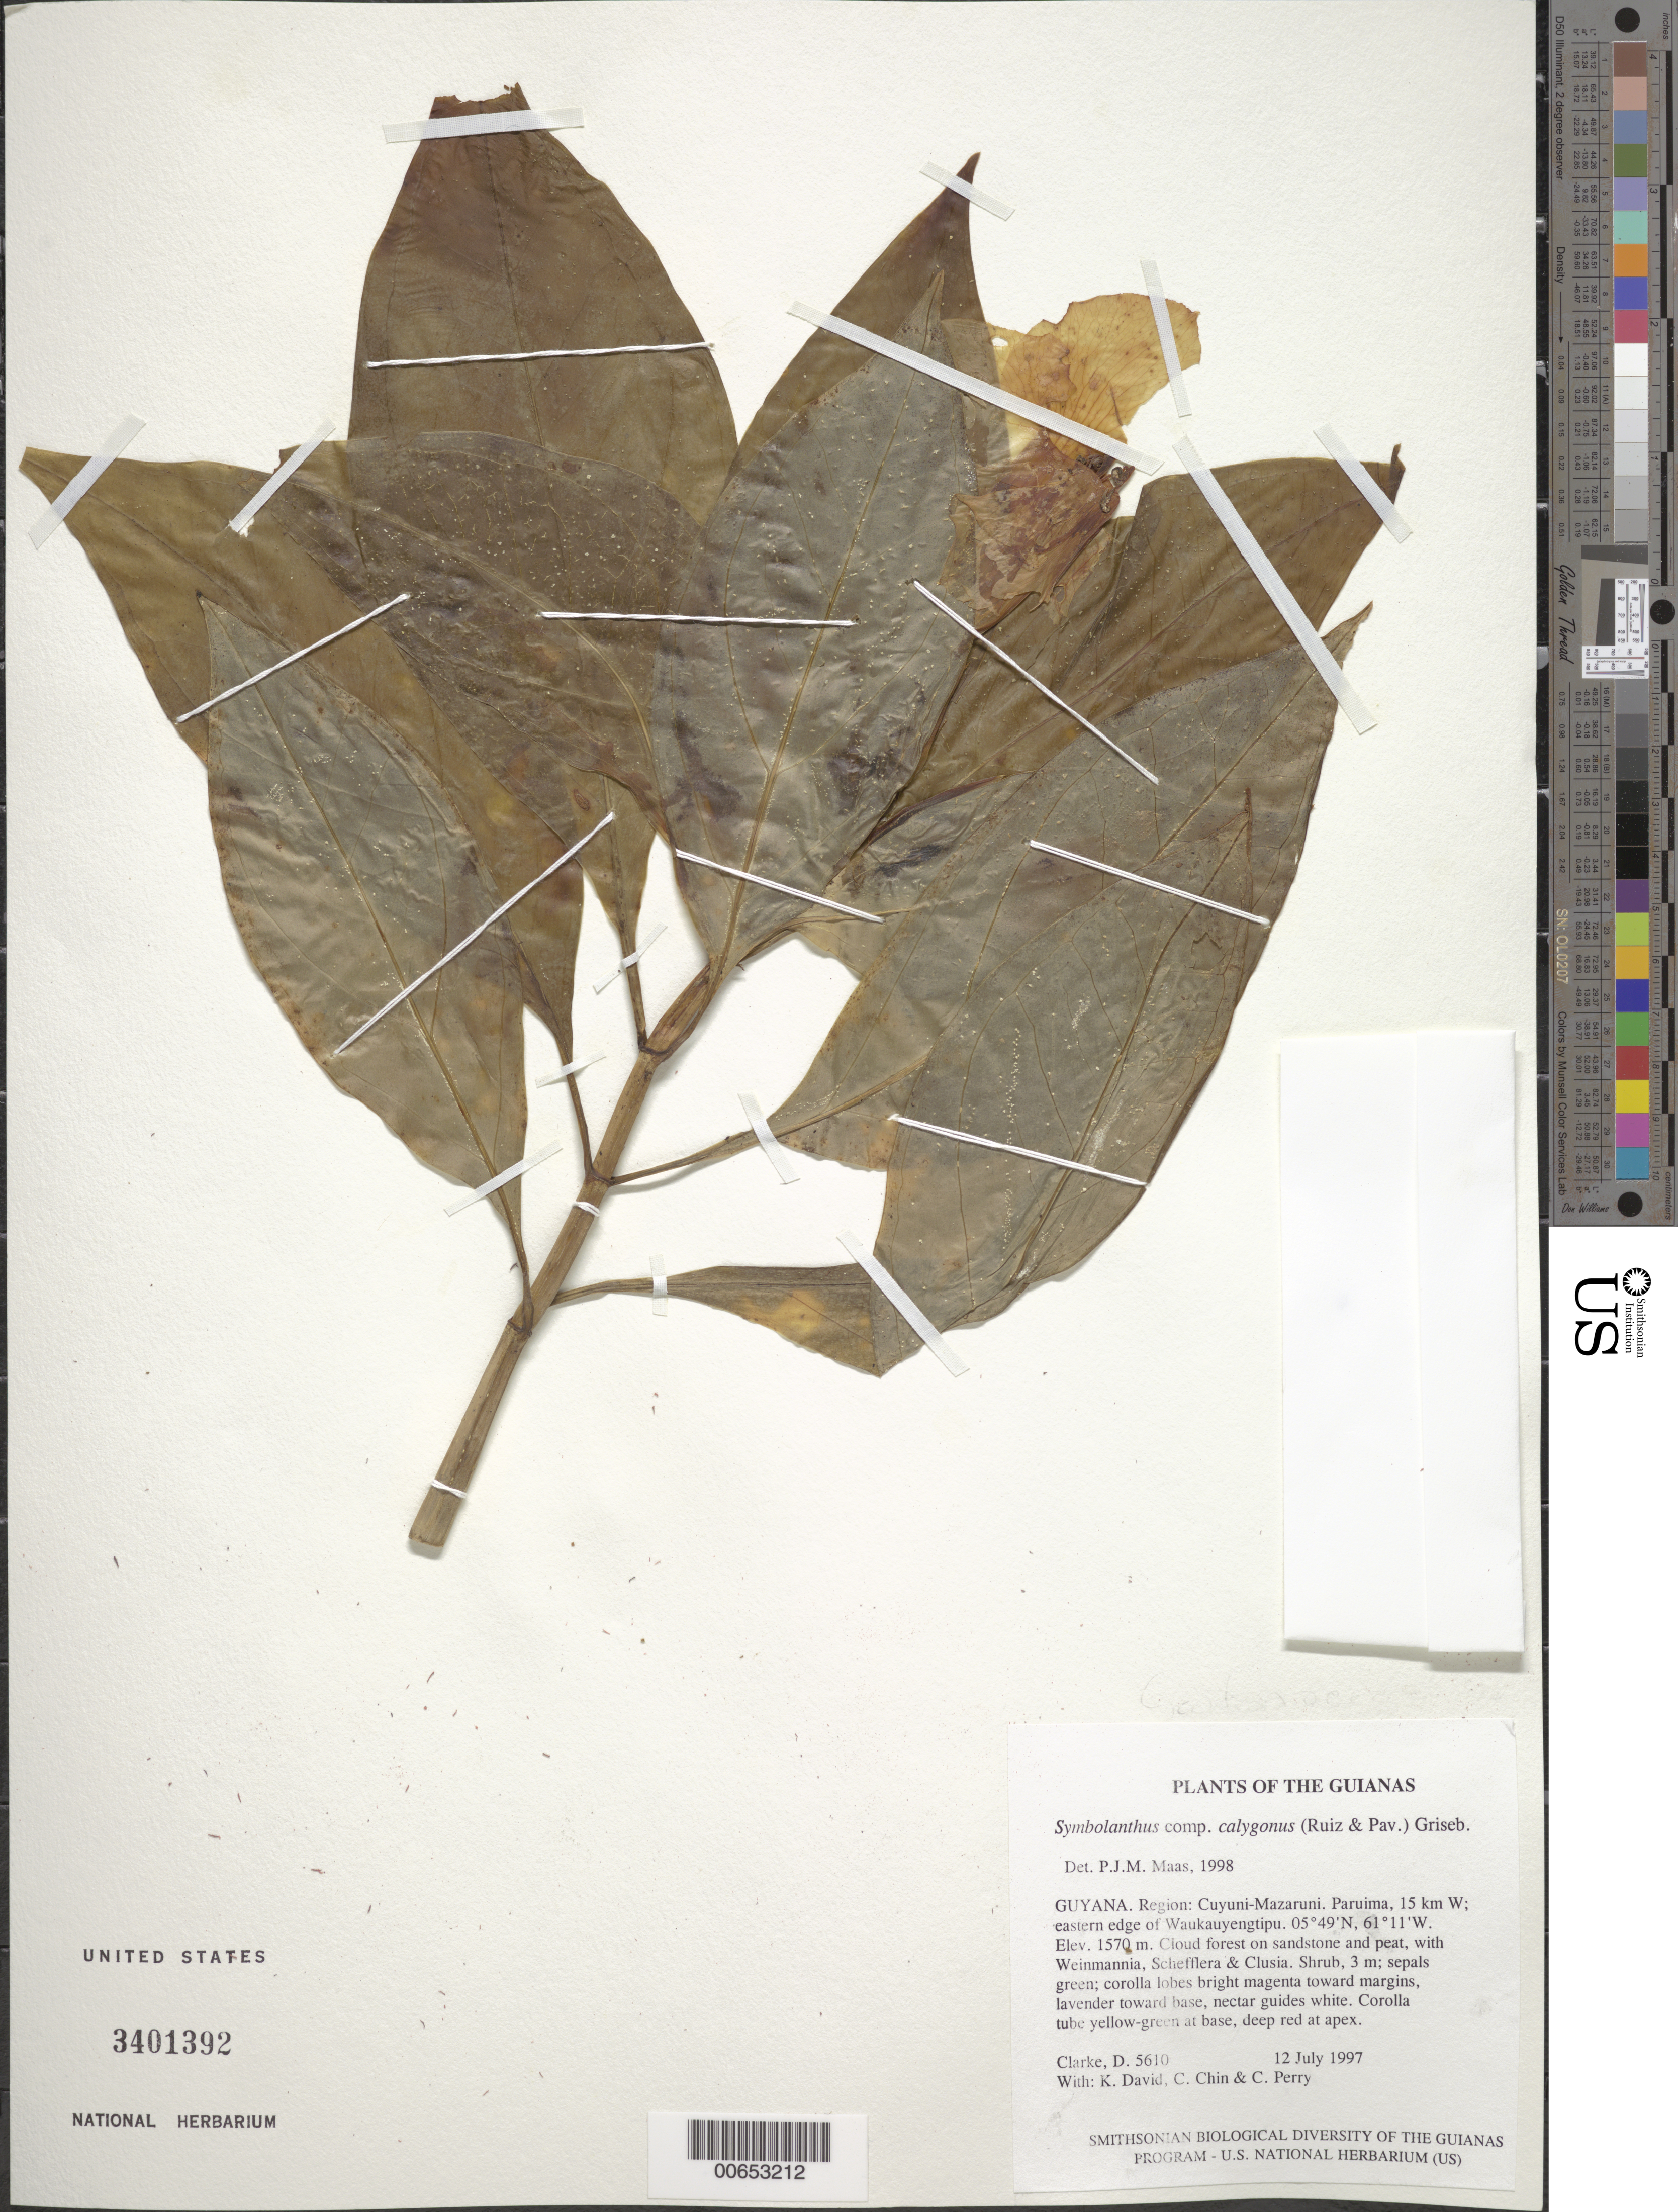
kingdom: Plantae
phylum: Tracheophyta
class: Magnoliopsida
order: Gentianales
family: Gentianaceae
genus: Symbolanthus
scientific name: Symbolanthus calygonus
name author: (Ruiz & Pav.) Griseb. ex Gilg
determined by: Maas, Paul J. M.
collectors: H. D. Clarke, K. David, C. Chin & C. Perry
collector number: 5610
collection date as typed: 12 July 1997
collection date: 1997-07-12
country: Guyana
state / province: Cuyuni-Mazaruni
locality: Paruima, 15 km W; eastern edge of Waukauyengtipu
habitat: Cloud forest on sandstone and peat, with Weinmannia, Schefflera & Clusia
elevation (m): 1570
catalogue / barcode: US 3401392